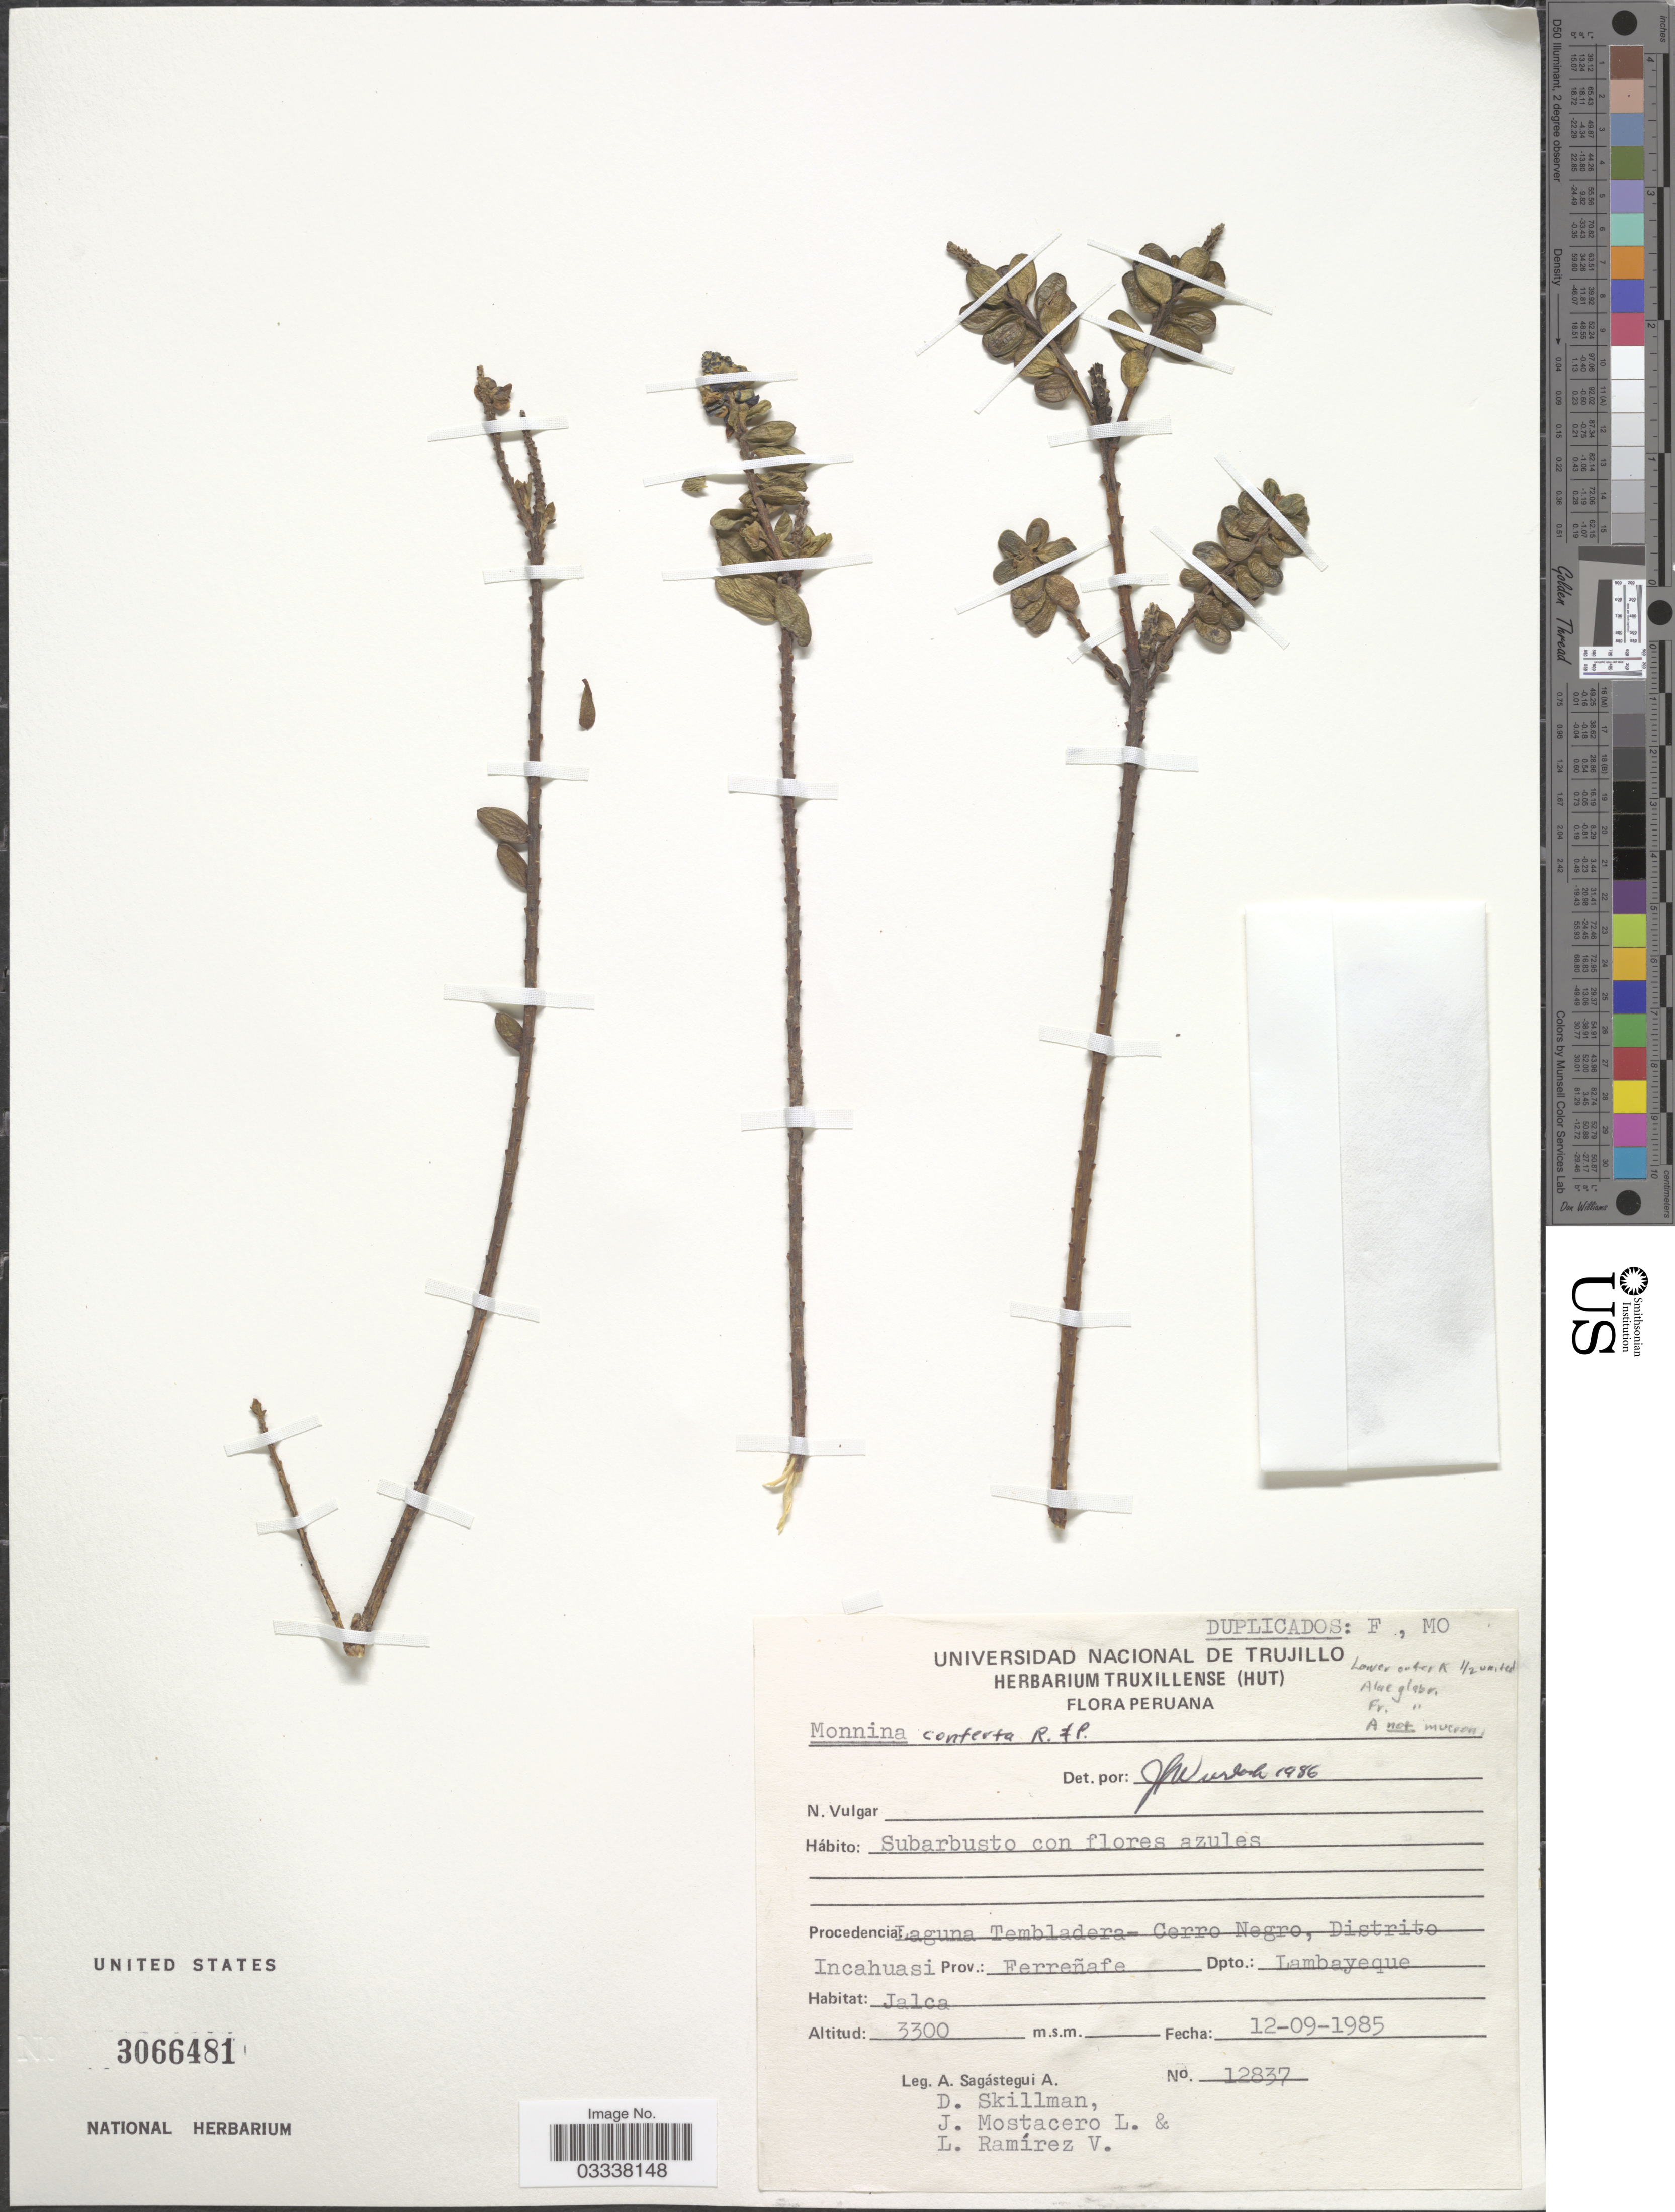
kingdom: Plantae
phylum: Tracheophyta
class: Magnoliopsida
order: Fabales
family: Polygalaceae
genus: Monnina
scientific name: Monnina conferta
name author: Ruiz & Pav.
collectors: A. Sagástegui A., D. Skillman, J. Mostacero L. & L. Ramirez V.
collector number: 12837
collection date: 1985-09-12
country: Peru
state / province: Lambayeque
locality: Laguna Tembladera- Cerro Negro, Distrito Incahuasi. Prov.: Ferreñafe Dpto.: Lambayeque.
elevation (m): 3300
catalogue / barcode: US 3066481